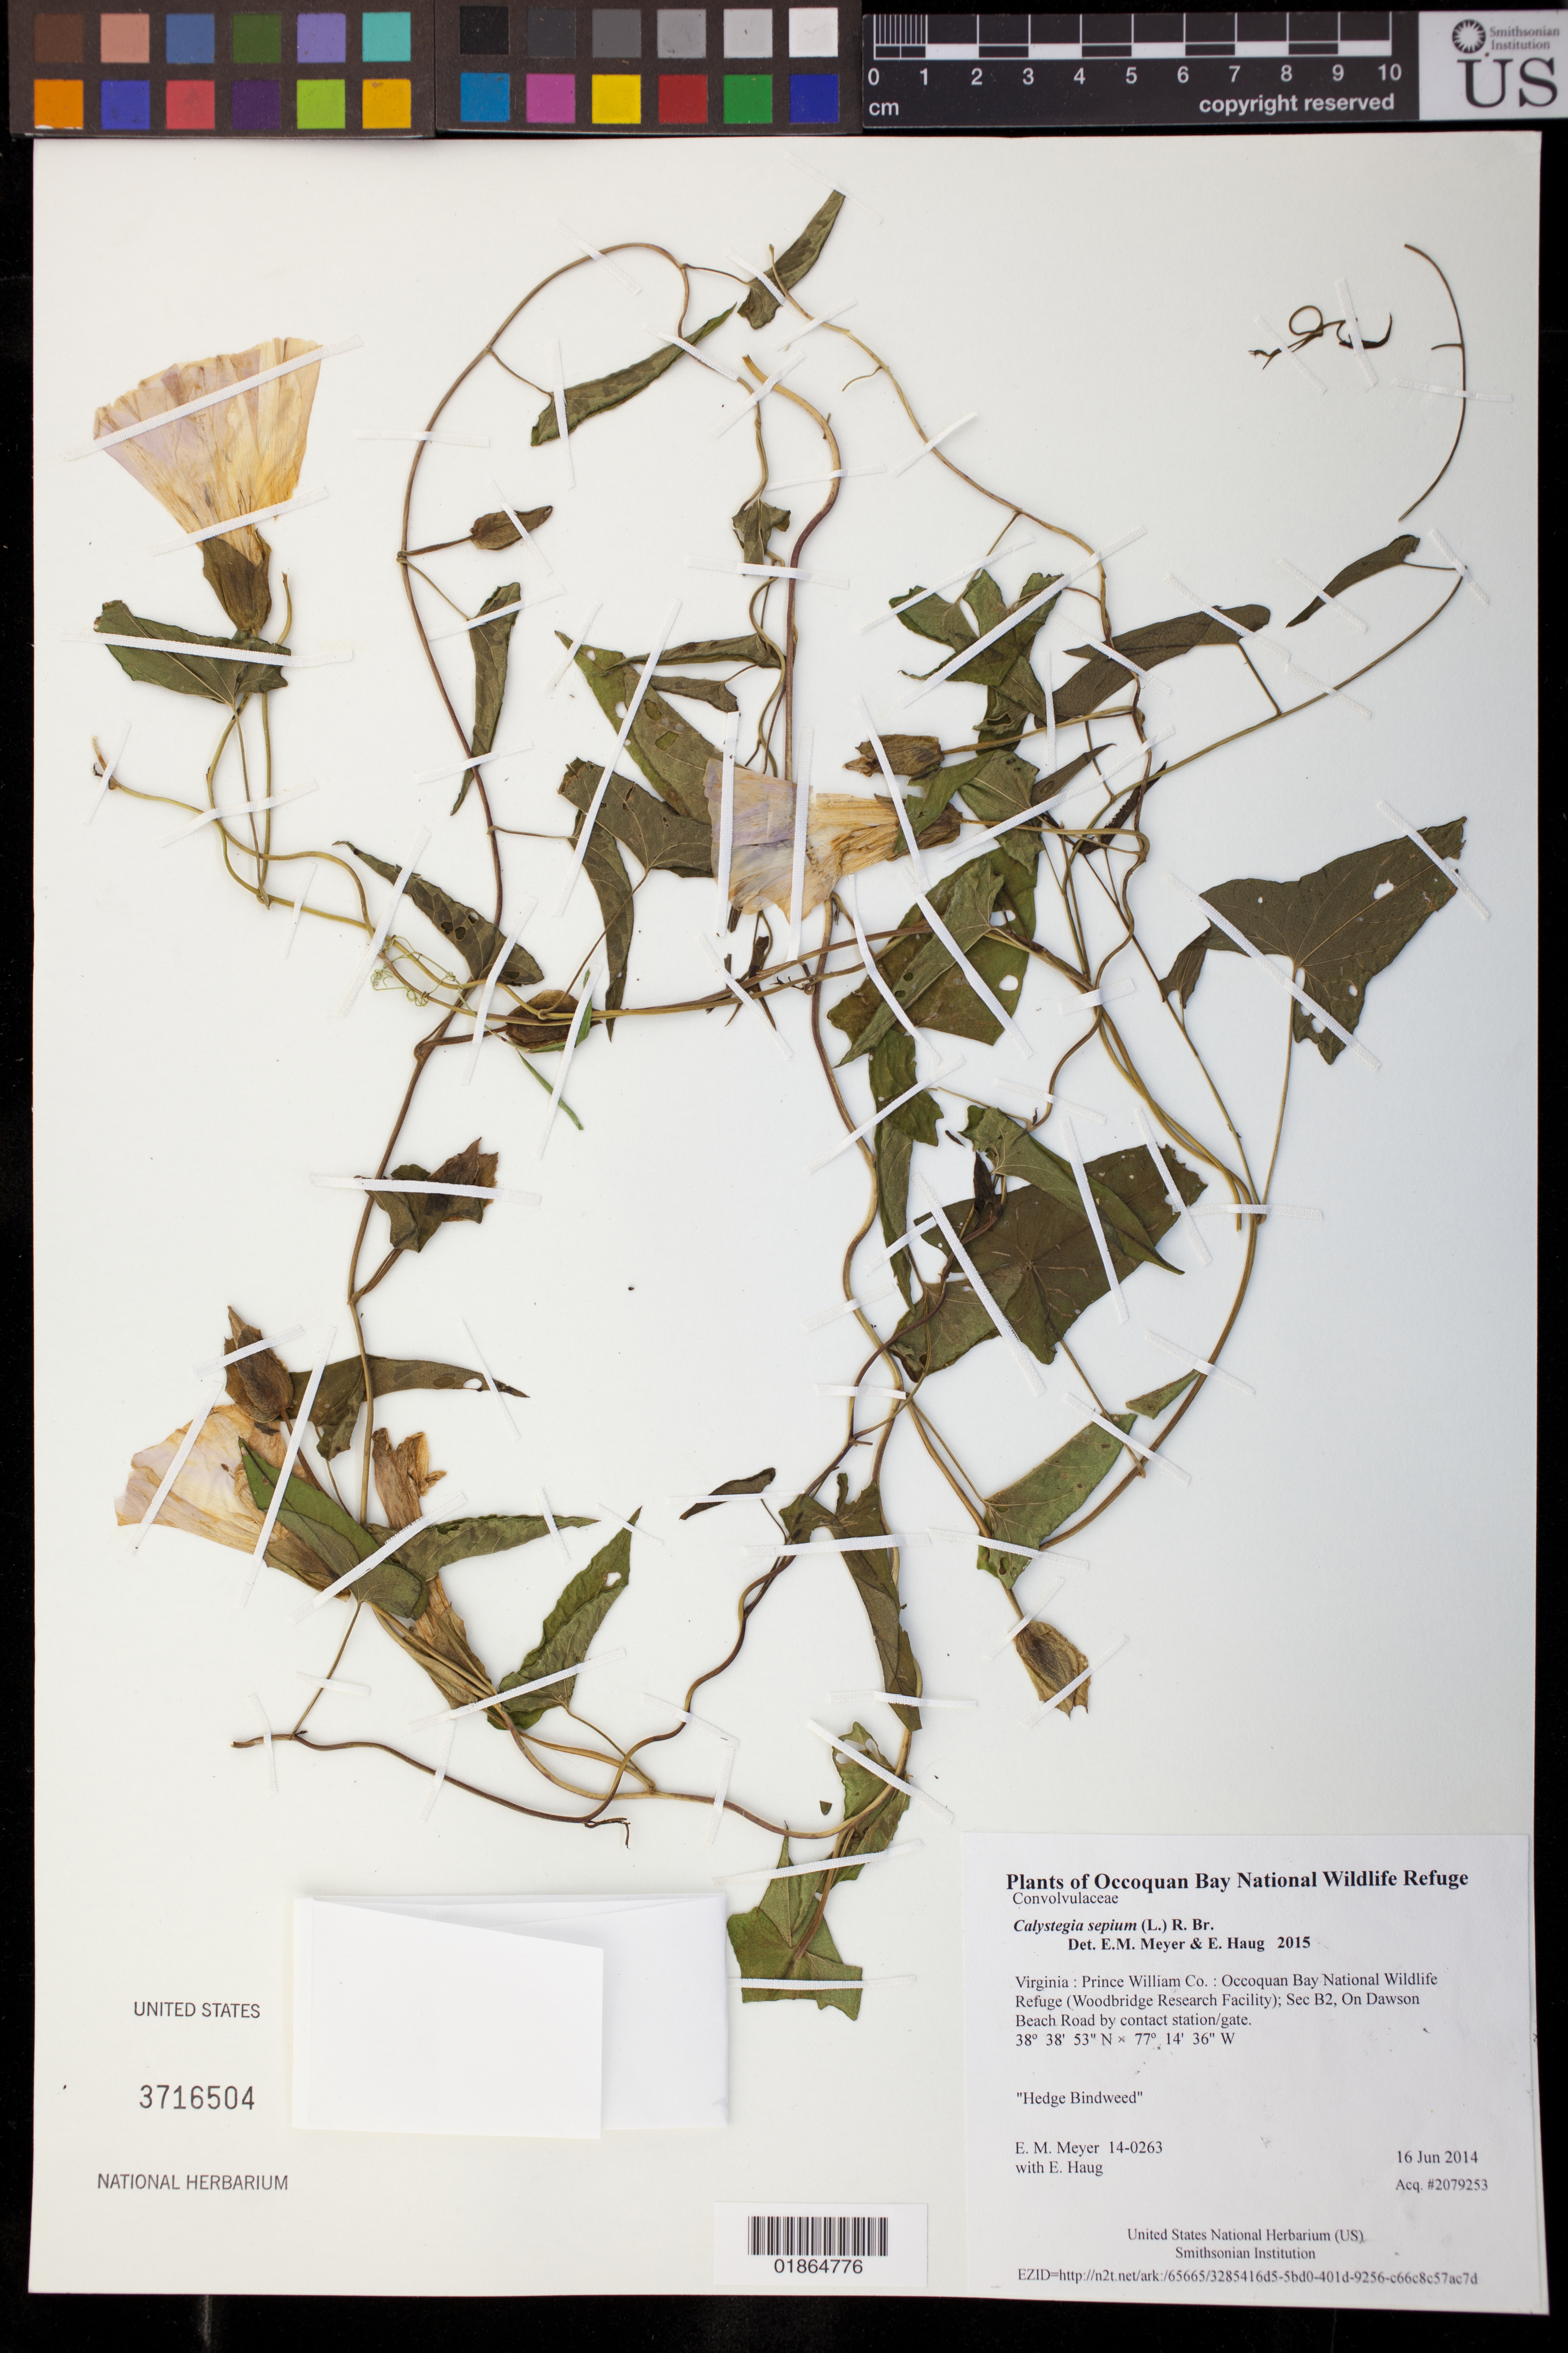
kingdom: Plantae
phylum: Tracheophyta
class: Magnoliopsida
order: Solanales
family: Convolvulaceae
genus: Calystegia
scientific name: Calystegia sepium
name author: (L.) R. Br.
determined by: Meyer, E. M.; Haug, E.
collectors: E. M. Meyer & E. Haug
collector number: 14-0263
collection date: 2014-06-16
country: United States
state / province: Virginia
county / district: Prince William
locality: Occoquan Bay National Wildlife Refuge (Woodbridge Research Facility); Sec B2, On Dawson Beach Road by contact station/gate.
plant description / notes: Hedge Bindweed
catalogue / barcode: US 3716504